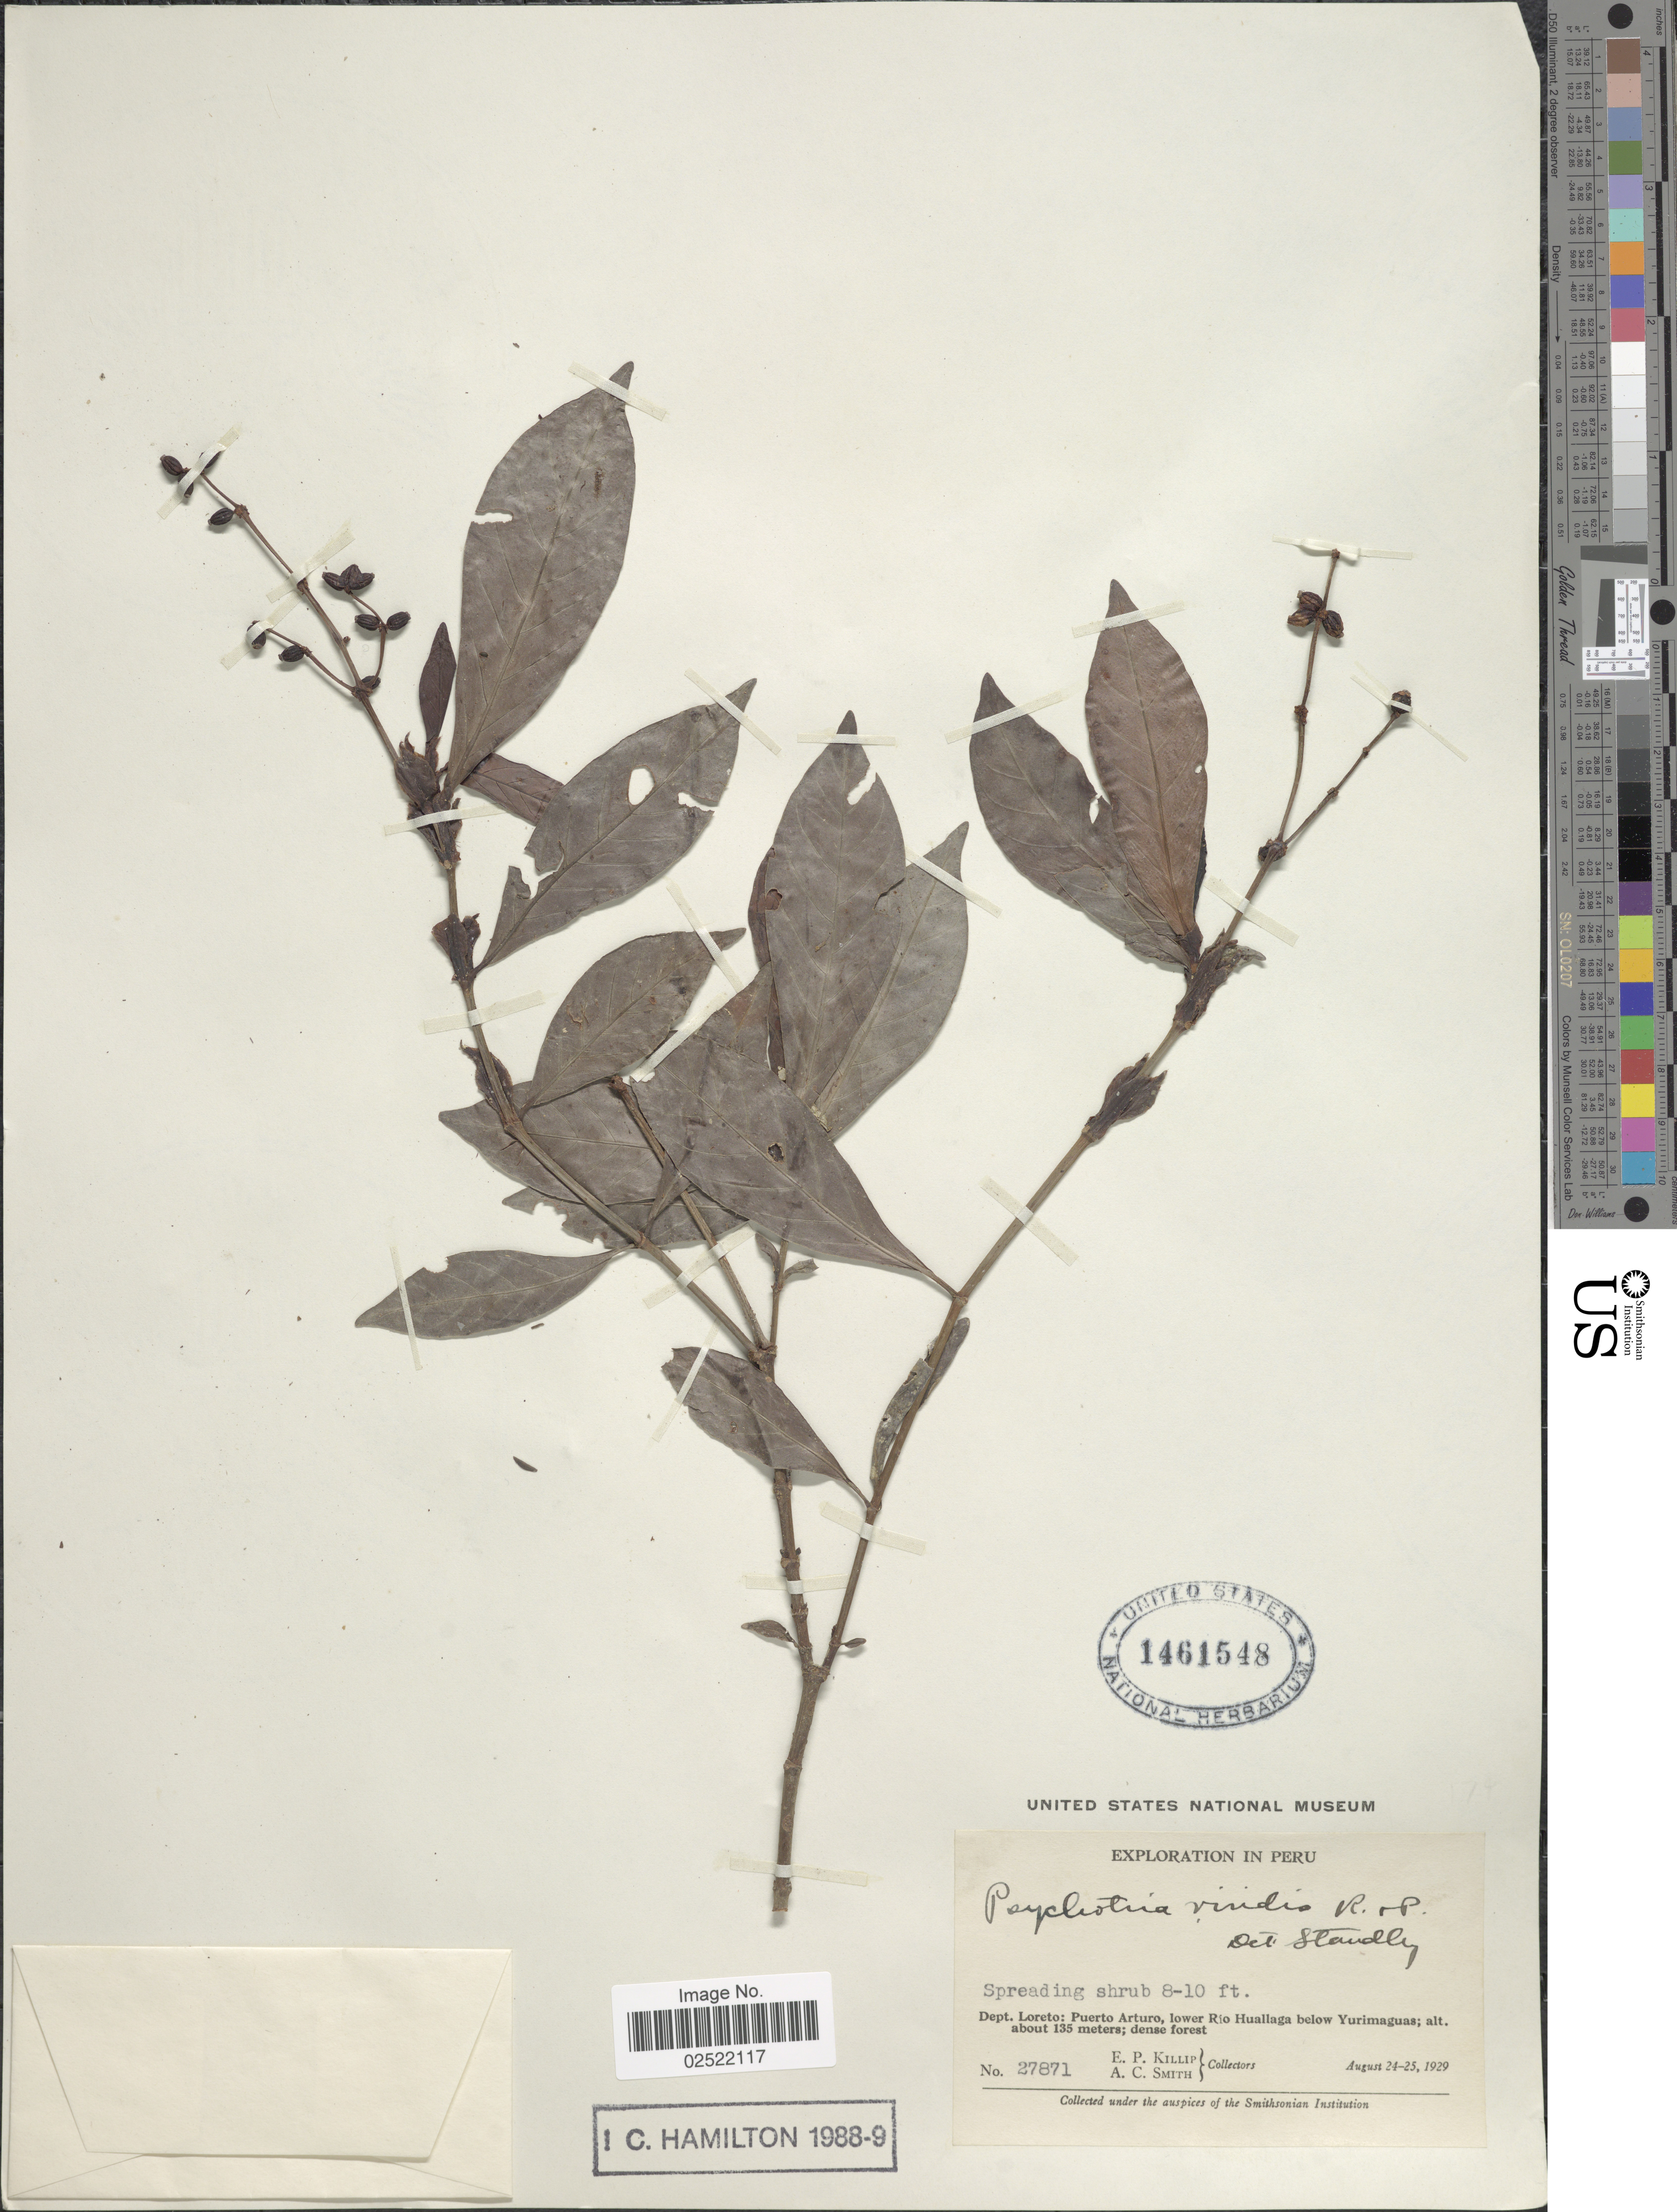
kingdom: Plantae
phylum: Tracheophyta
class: Magnoliopsida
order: Gentianales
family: Rubiaceae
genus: Psychotria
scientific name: Psychotria viridis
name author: Ruiz & Pav.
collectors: E. P. Killip & A. C. Smith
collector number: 27871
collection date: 1929-08-24/1929-08-25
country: Peru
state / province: Loreto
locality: Dept. Loreto: Puerto Arturo, lower Rio Huallaga below Yurimaguas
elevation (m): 135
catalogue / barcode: US 1461548